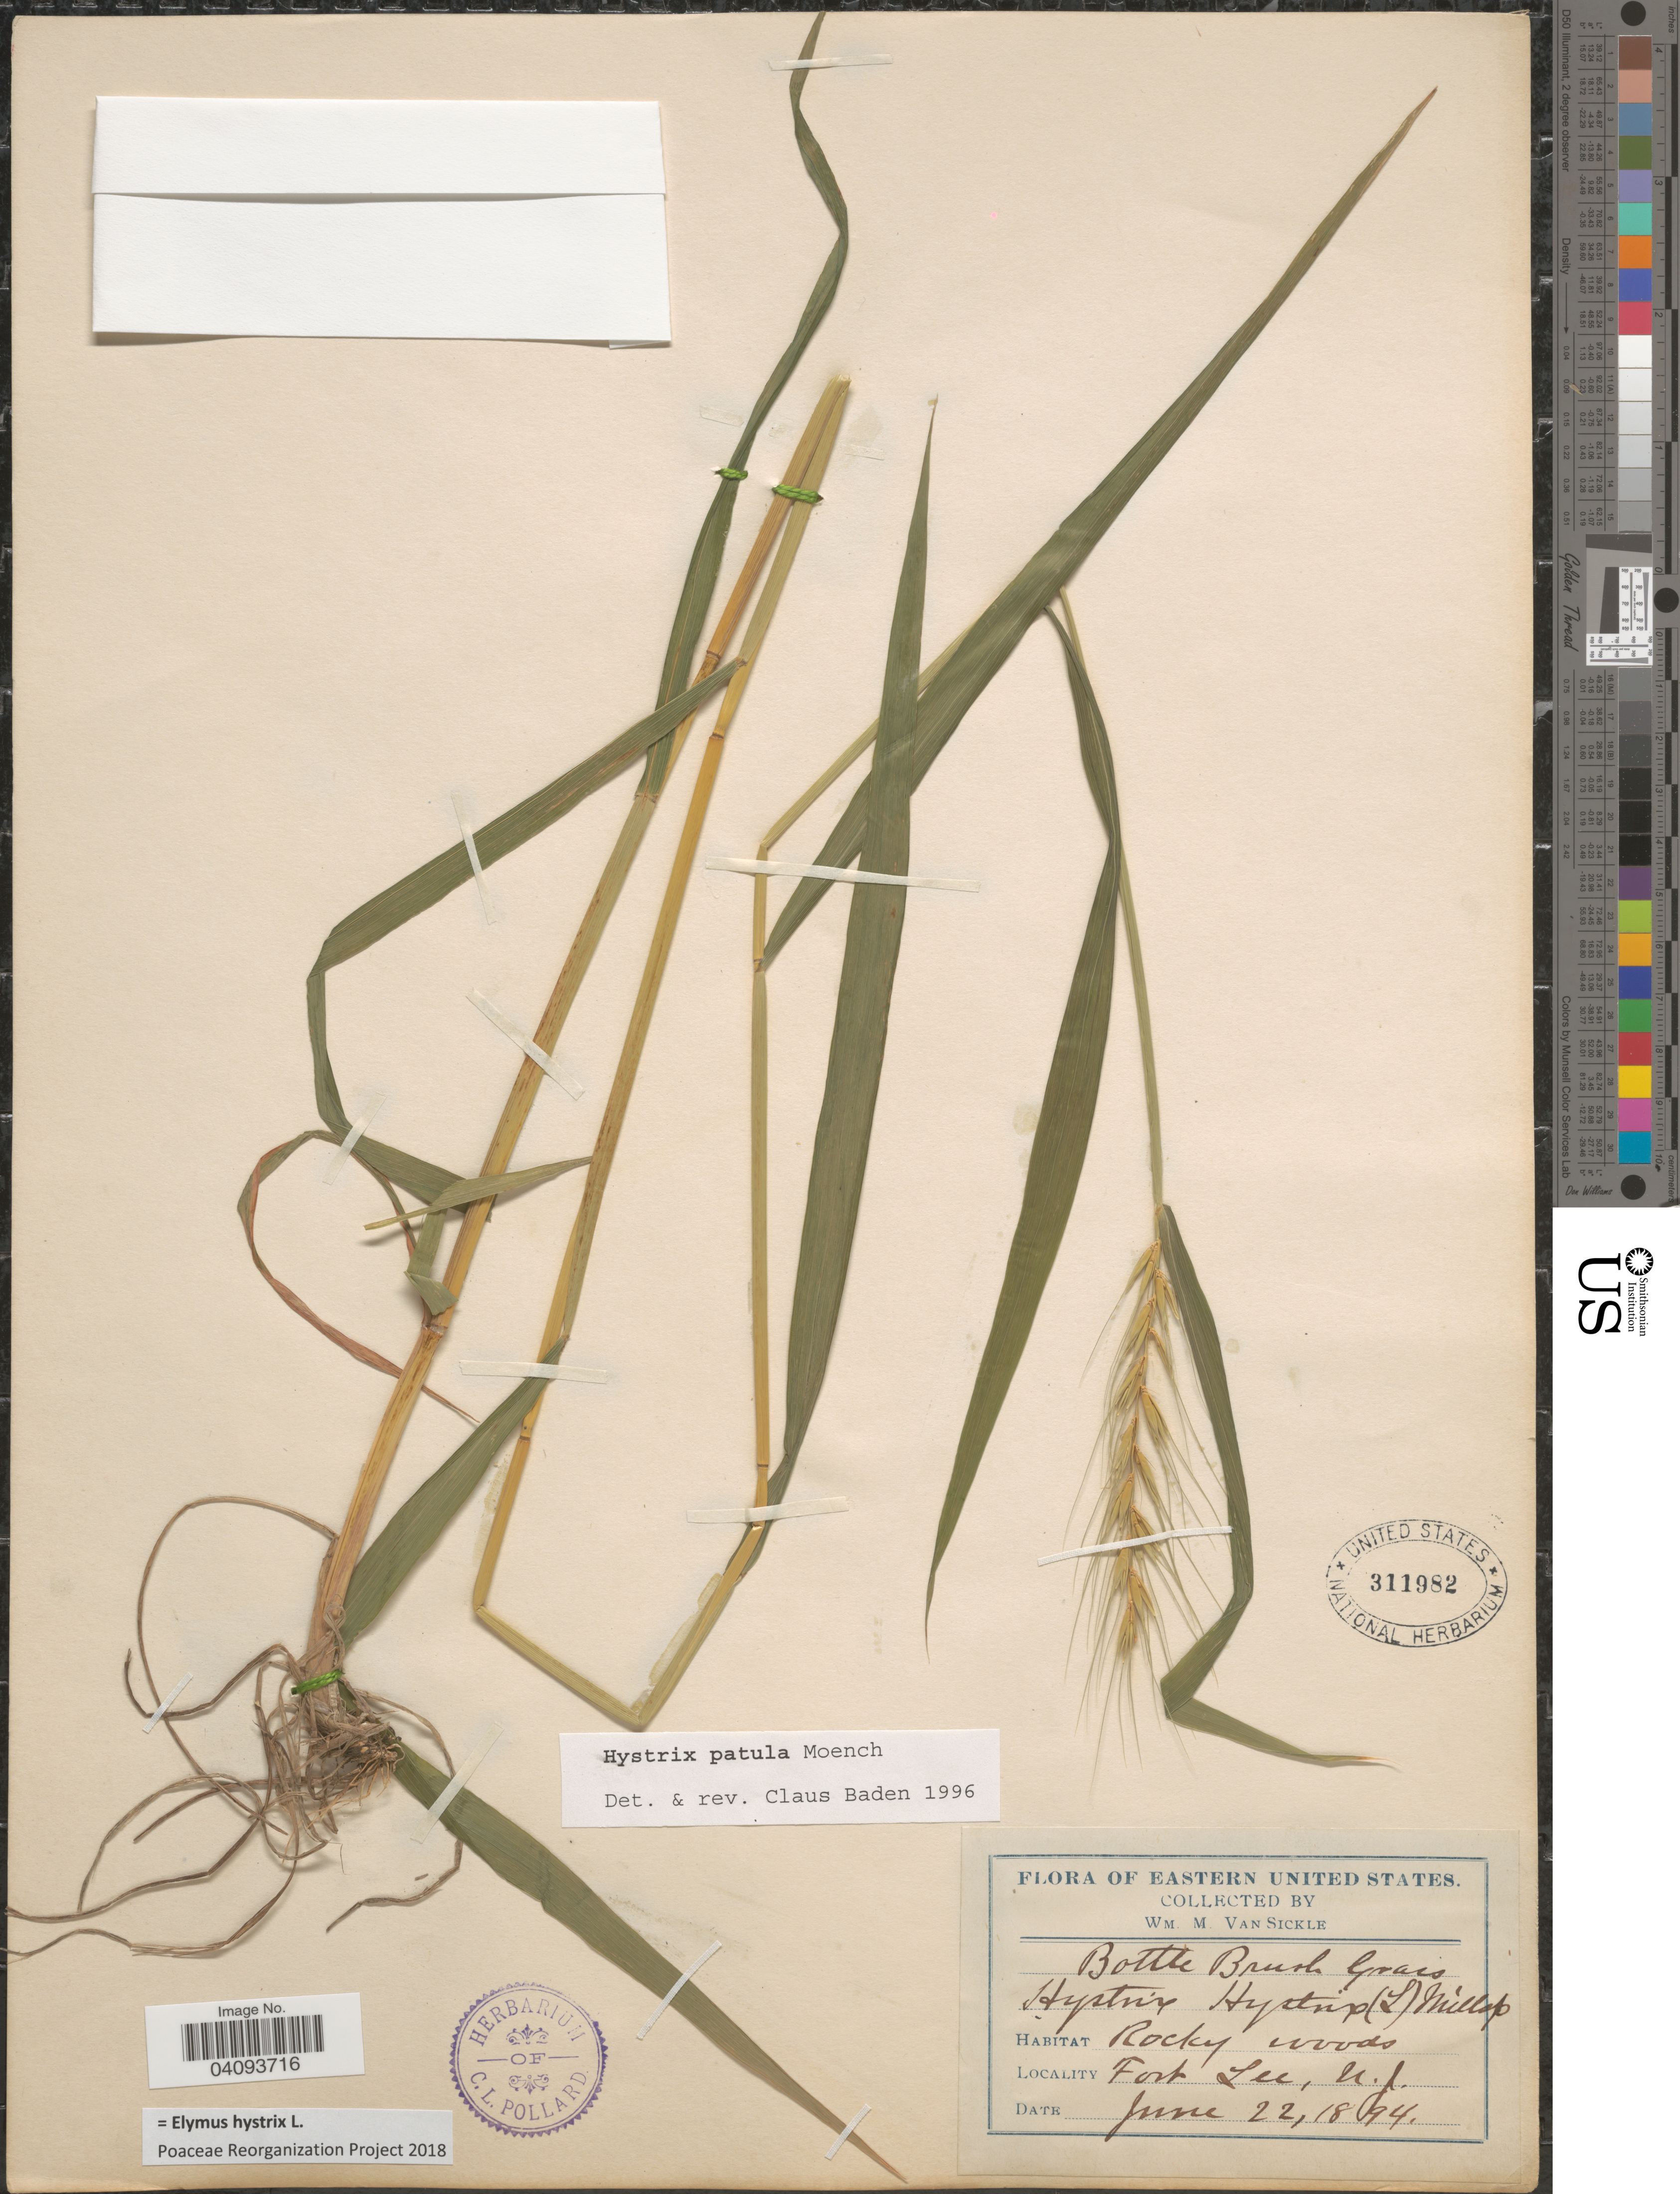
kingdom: Plantae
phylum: Tracheophyta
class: Liliopsida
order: Poales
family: Poaceae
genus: Elymus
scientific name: Elymus hystrix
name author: L.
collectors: W. M. Van Sickle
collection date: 1894-06-22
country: United States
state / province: New Jersey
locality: Eastern United States. Fort Lee.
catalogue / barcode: US 311982